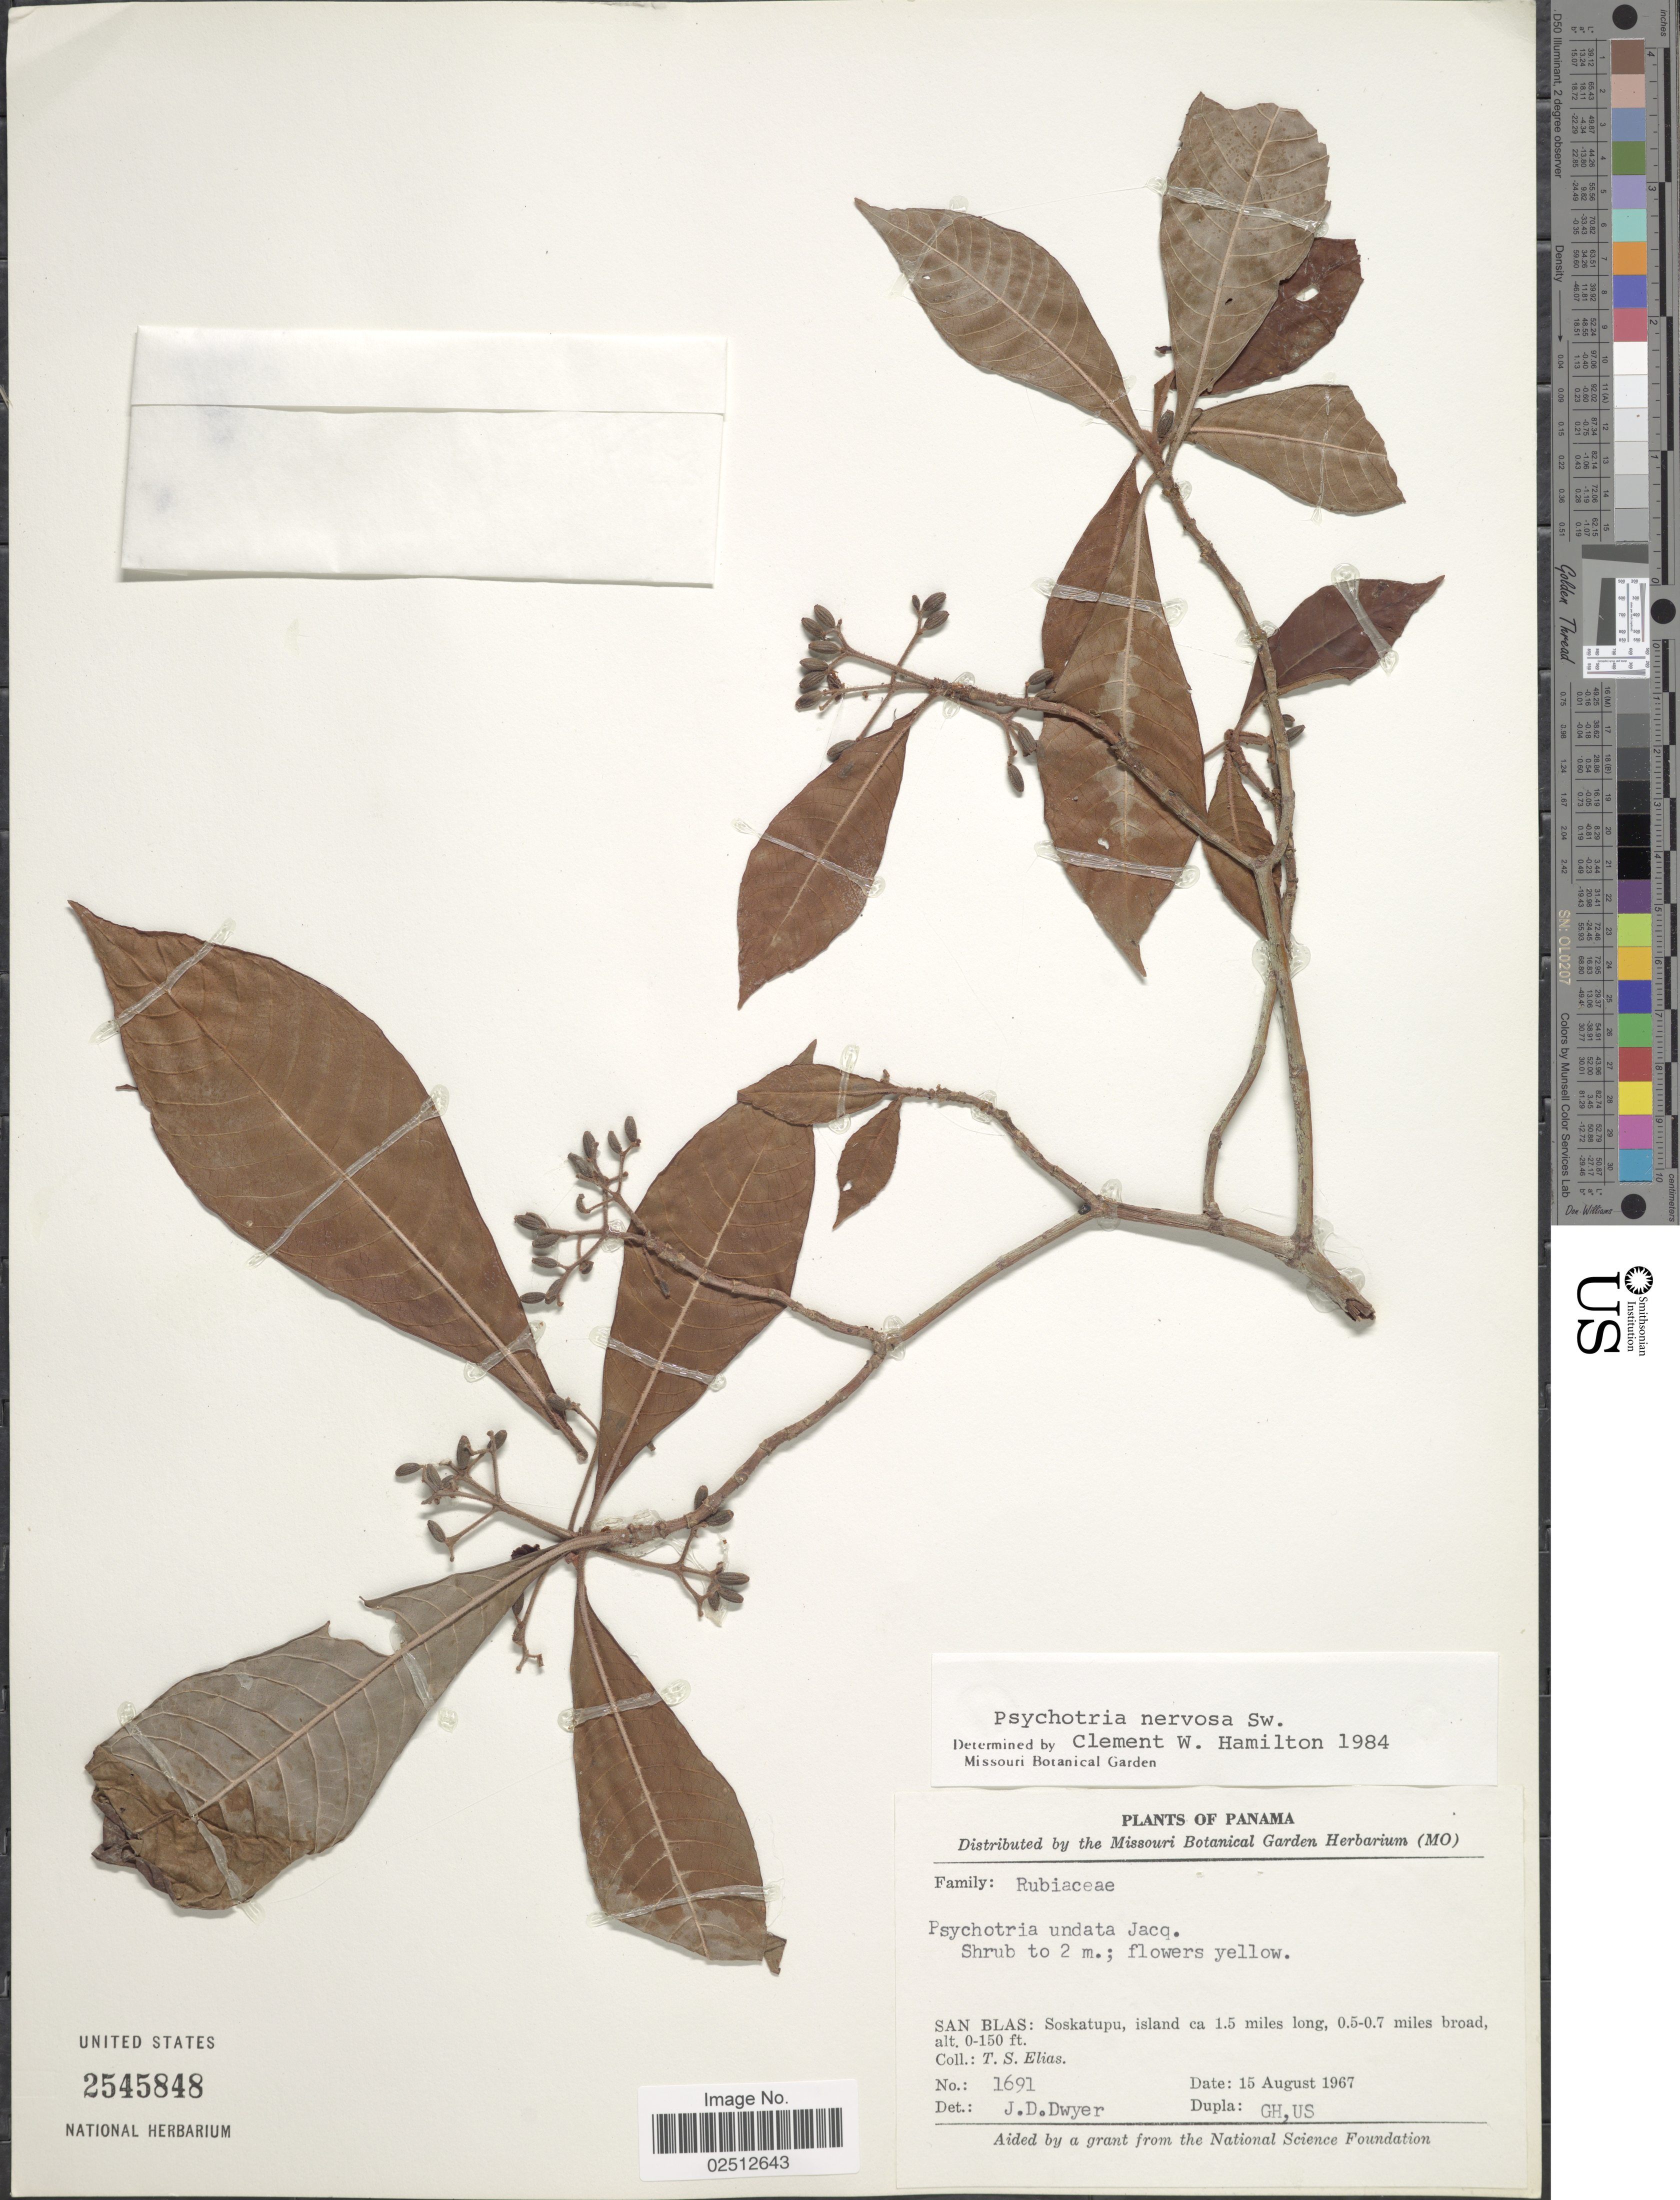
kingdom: Plantae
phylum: Tracheophyta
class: Magnoliopsida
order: Gentianales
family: Rubiaceae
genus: Psychotria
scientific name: Psychotria nervosa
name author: Sw.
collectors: T. S. Elias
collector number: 1691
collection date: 1967-08-15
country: Panama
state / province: Kuna Yala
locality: Soskatupu, island ca. 1.5 miles along, 0.5-0.7 miles broad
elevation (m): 0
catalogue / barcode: US 2545848